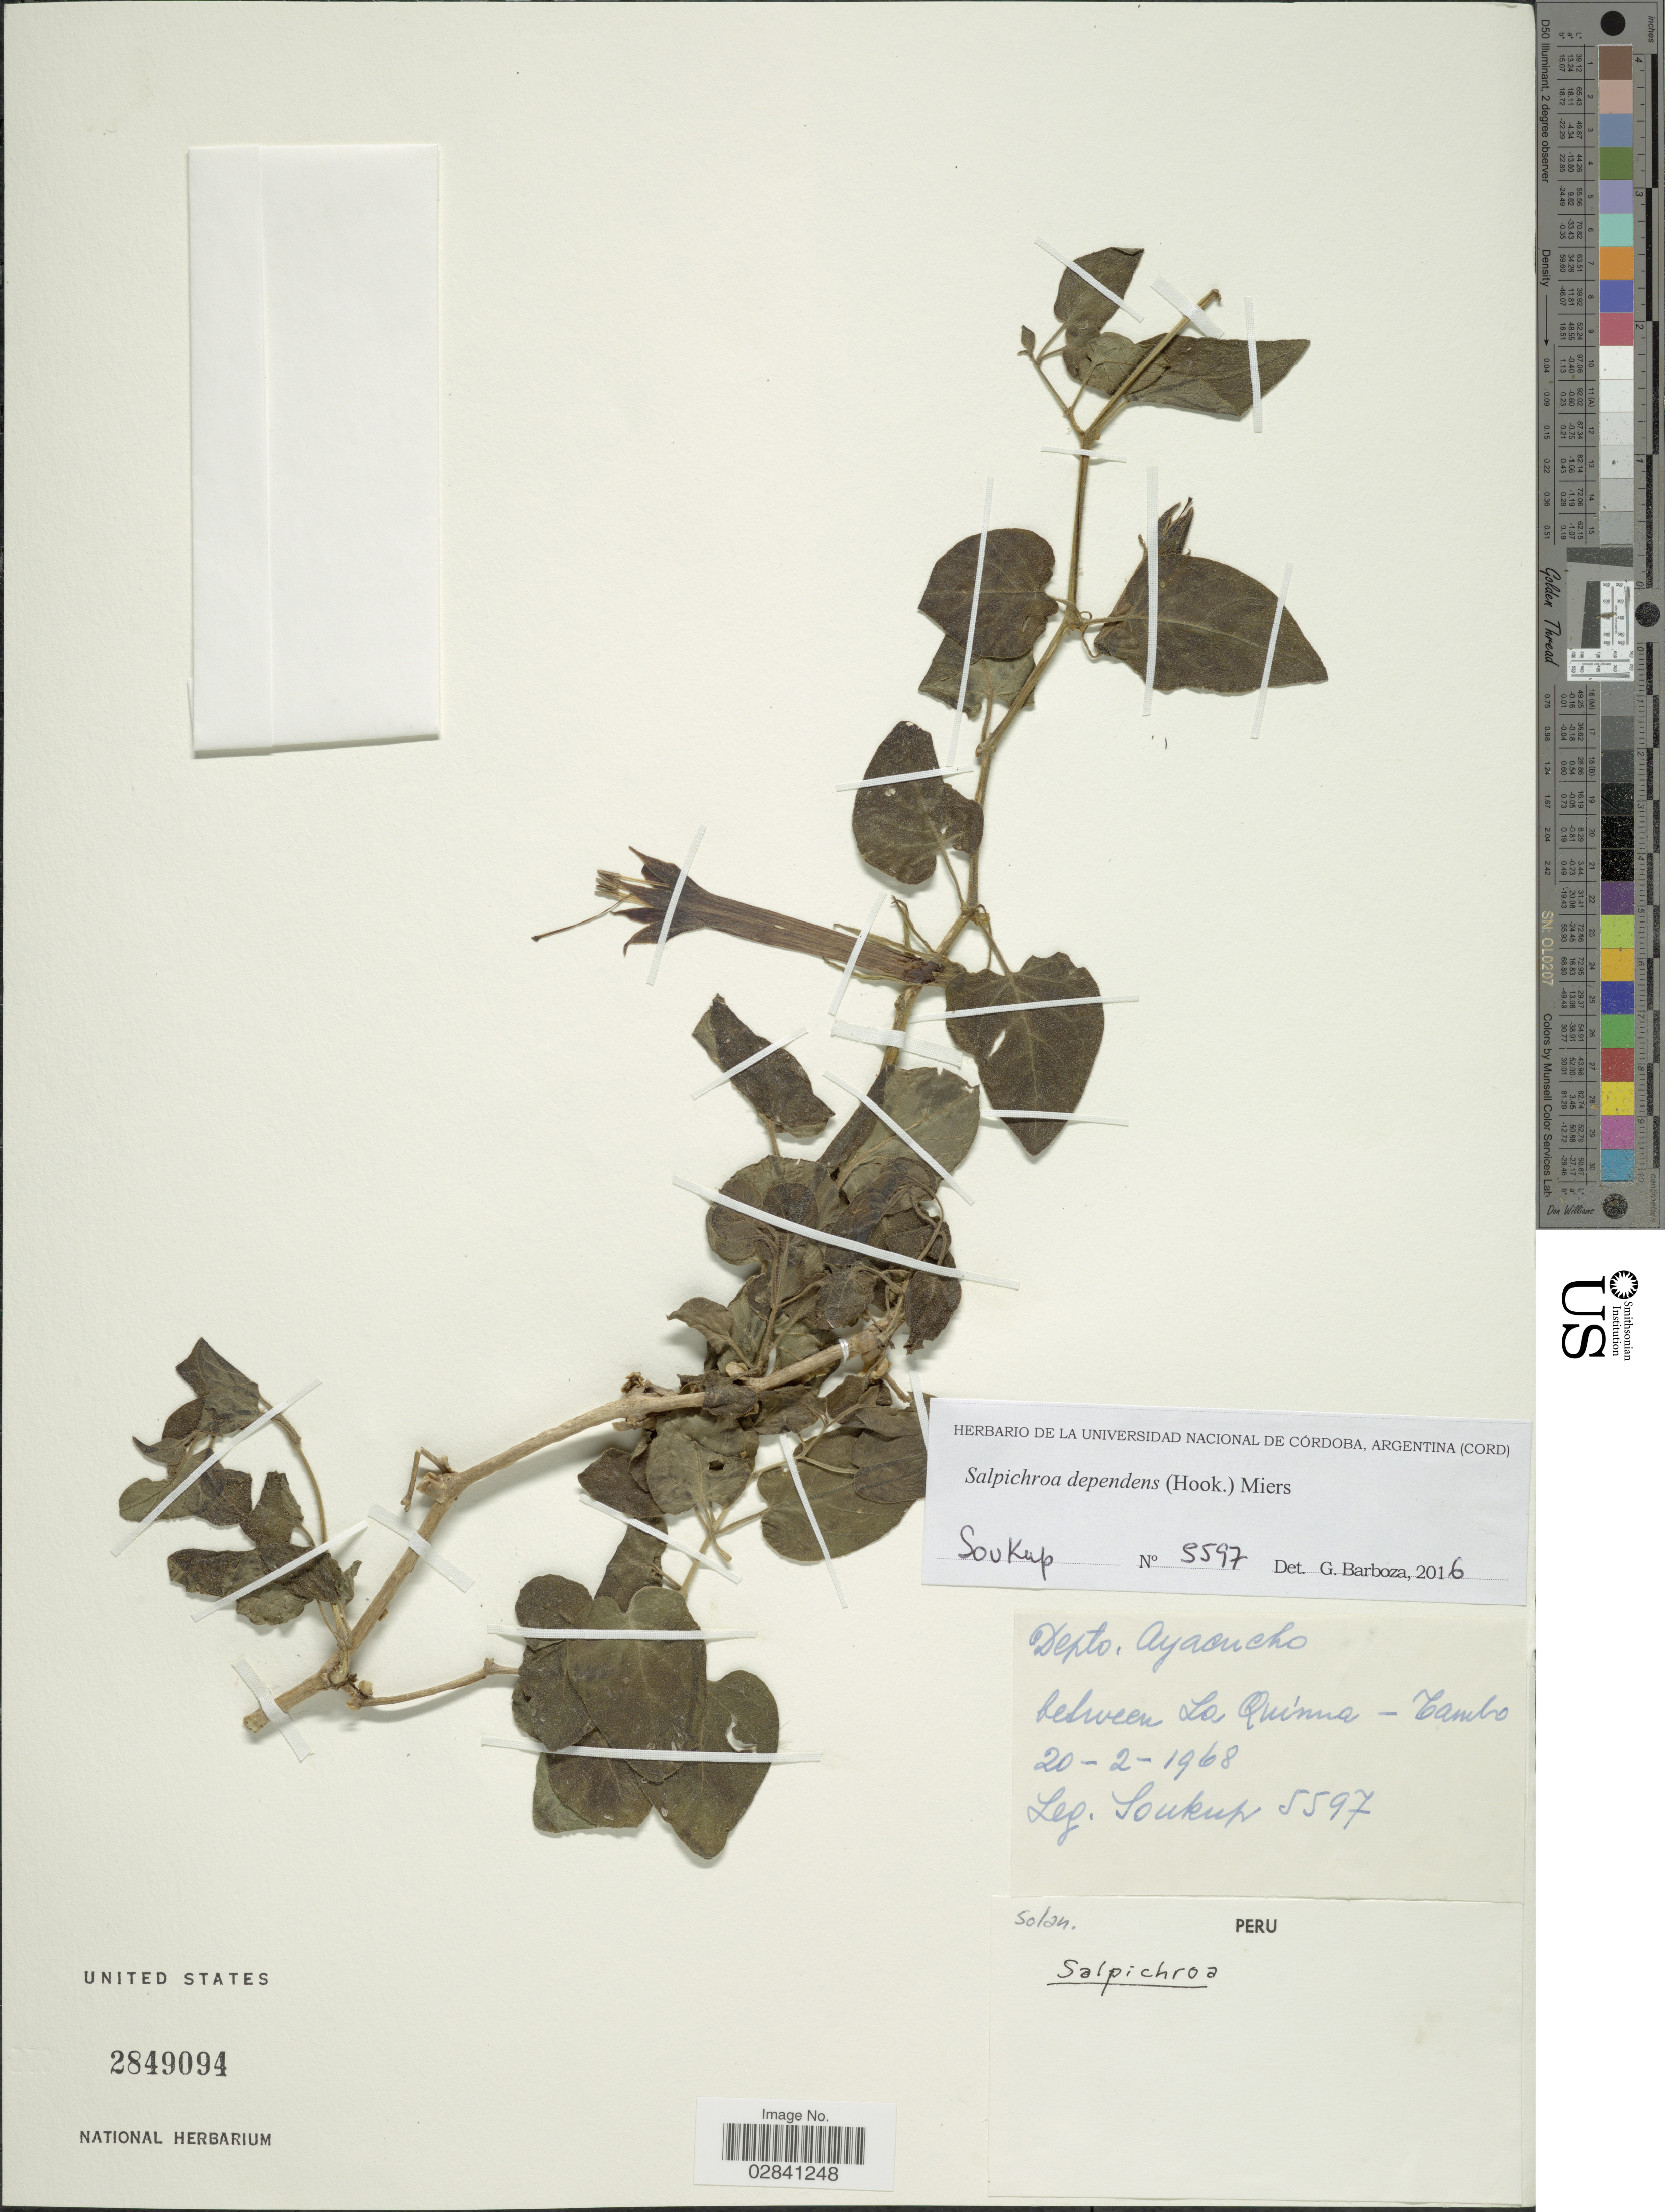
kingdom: Plantae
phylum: Tracheophyta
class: Magnoliopsida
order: Solanales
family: Solanaceae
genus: Salpichroa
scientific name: Salpichroa dependens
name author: (Hook.) Miers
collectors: -- Soukup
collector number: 5597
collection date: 1968-02-20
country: Peru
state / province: Ayacucho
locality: Depto. Ayacucho. Between La Quinna-Tambo.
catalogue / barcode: US 2849094